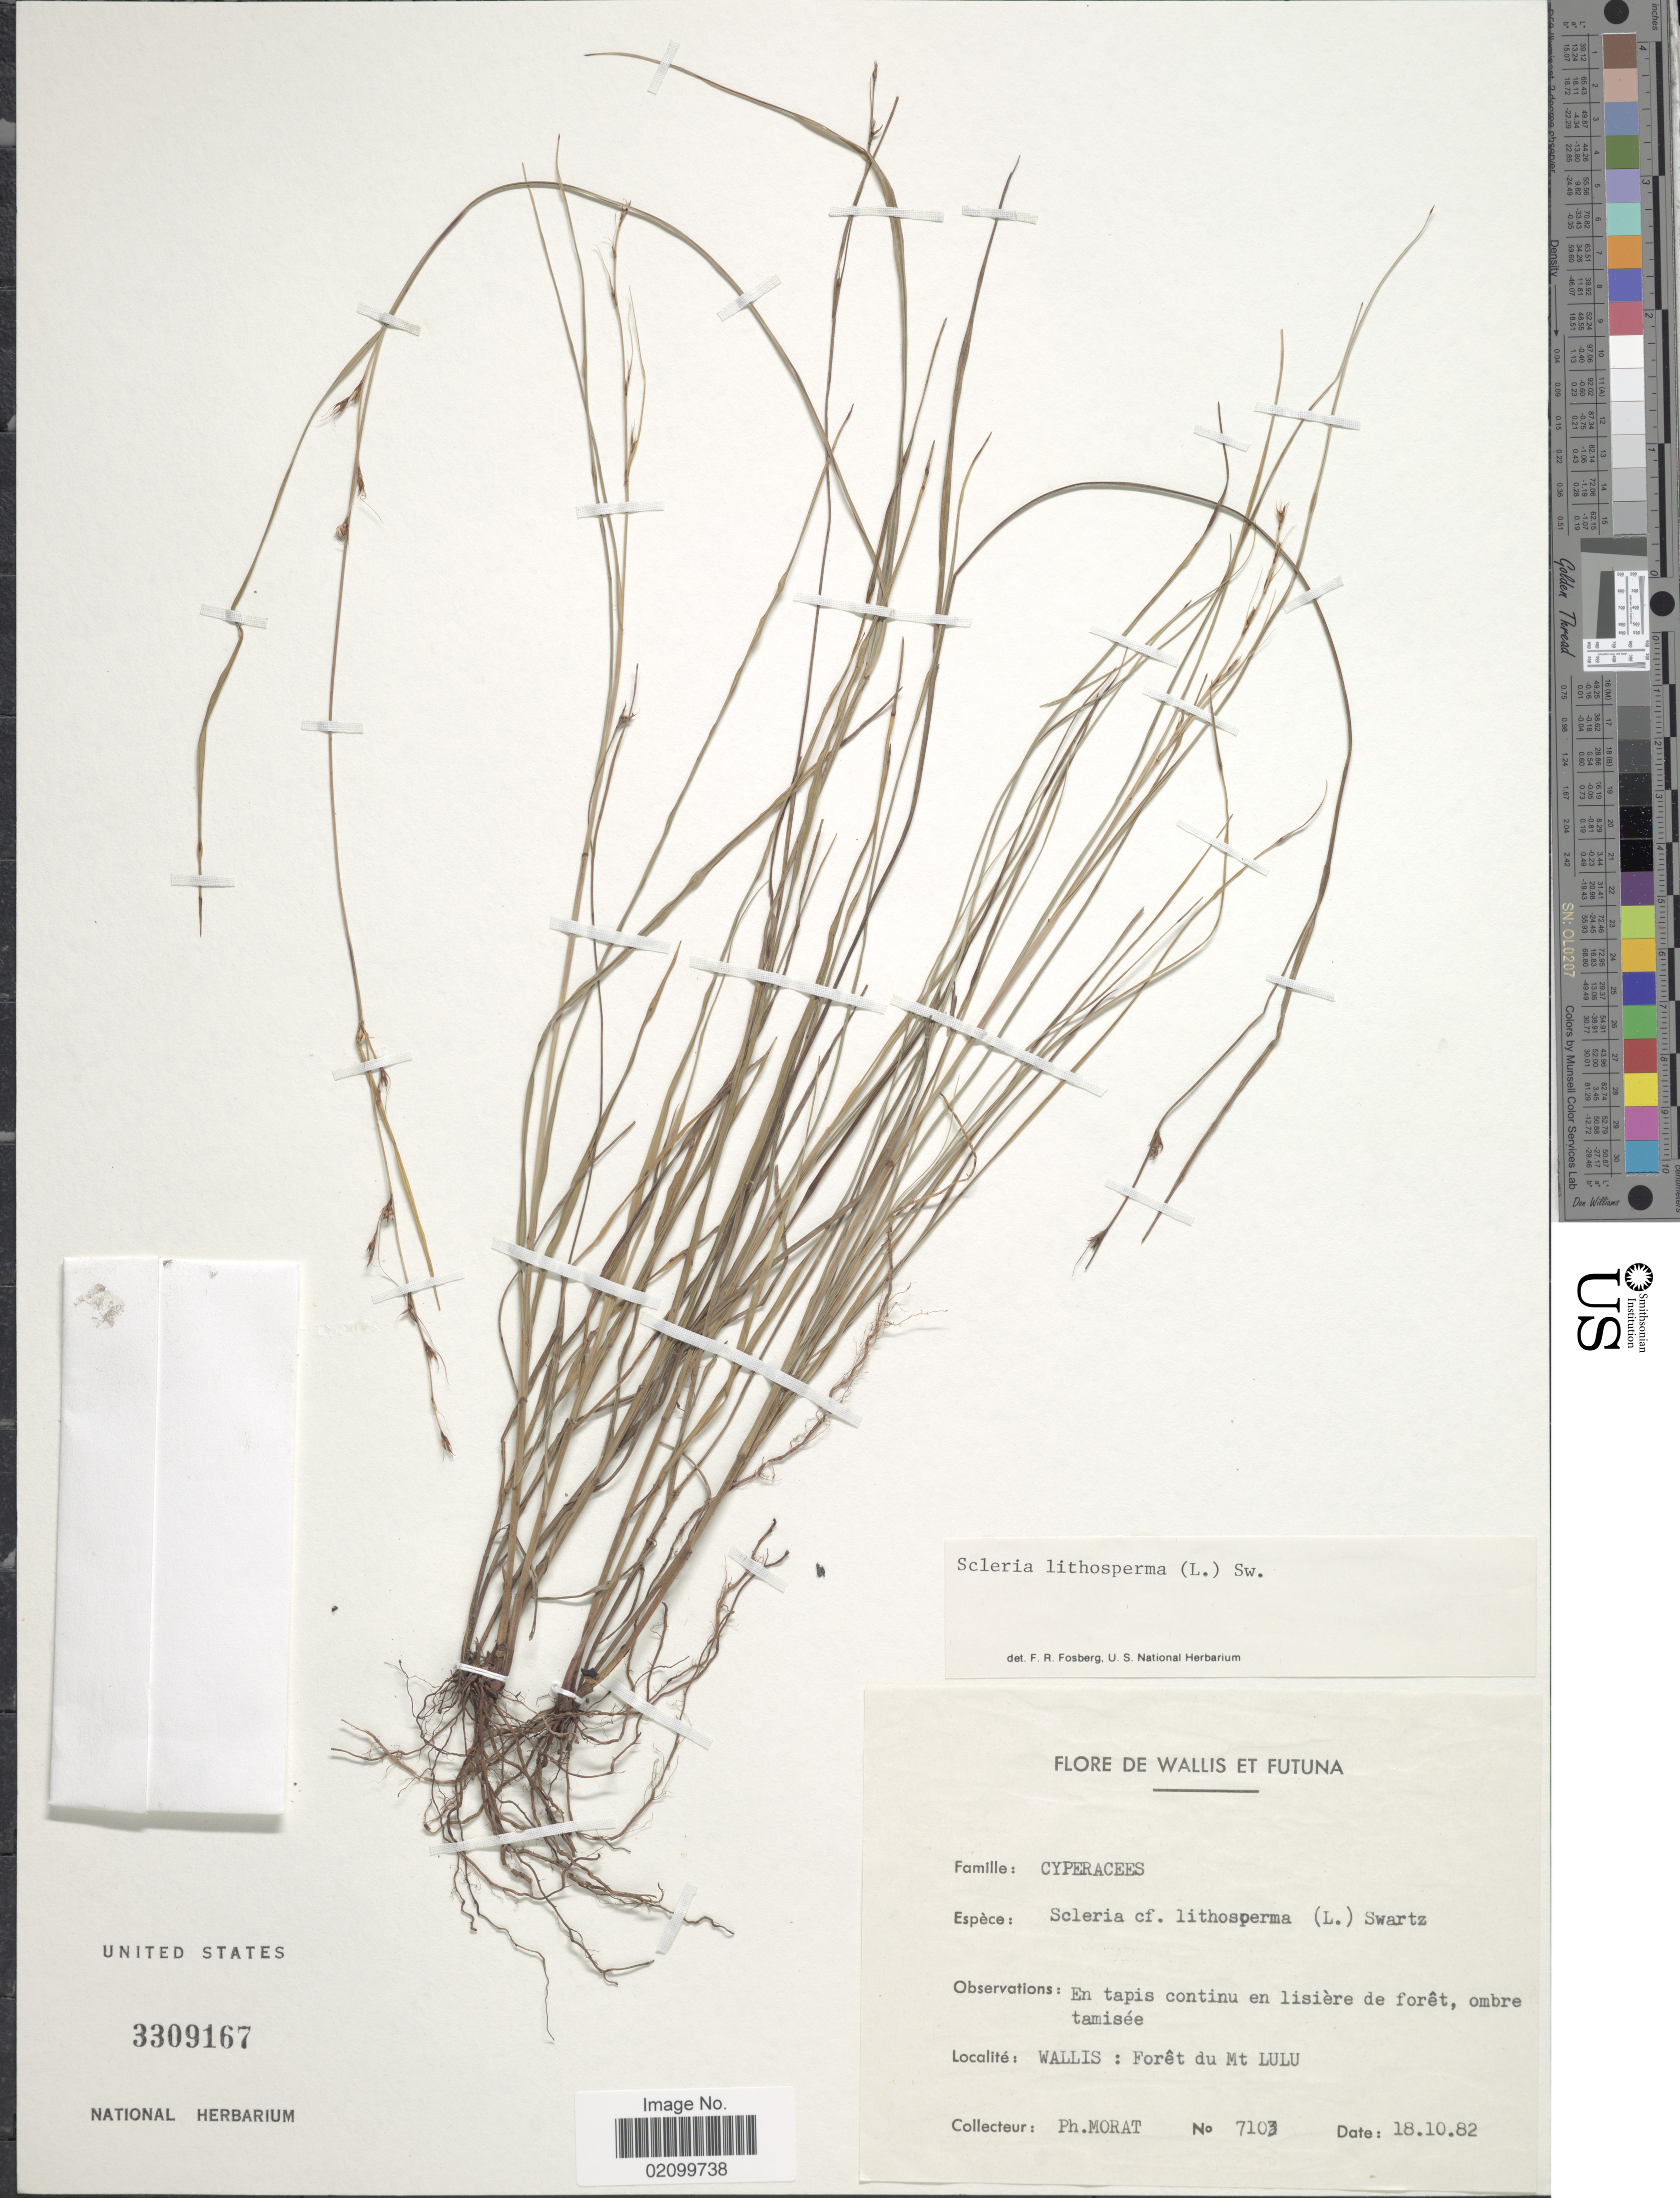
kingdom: Plantae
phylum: Tracheophyta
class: Liliopsida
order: Poales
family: Cyperaceae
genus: Scleria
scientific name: Scleria lithosperma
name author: (L.) Sw.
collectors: P. Morat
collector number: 7103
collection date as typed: Transcribed d/m/y: 18/10/82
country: Wallis and Futuna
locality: Wallis: foret du Mt Lulu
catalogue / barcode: US 3309167